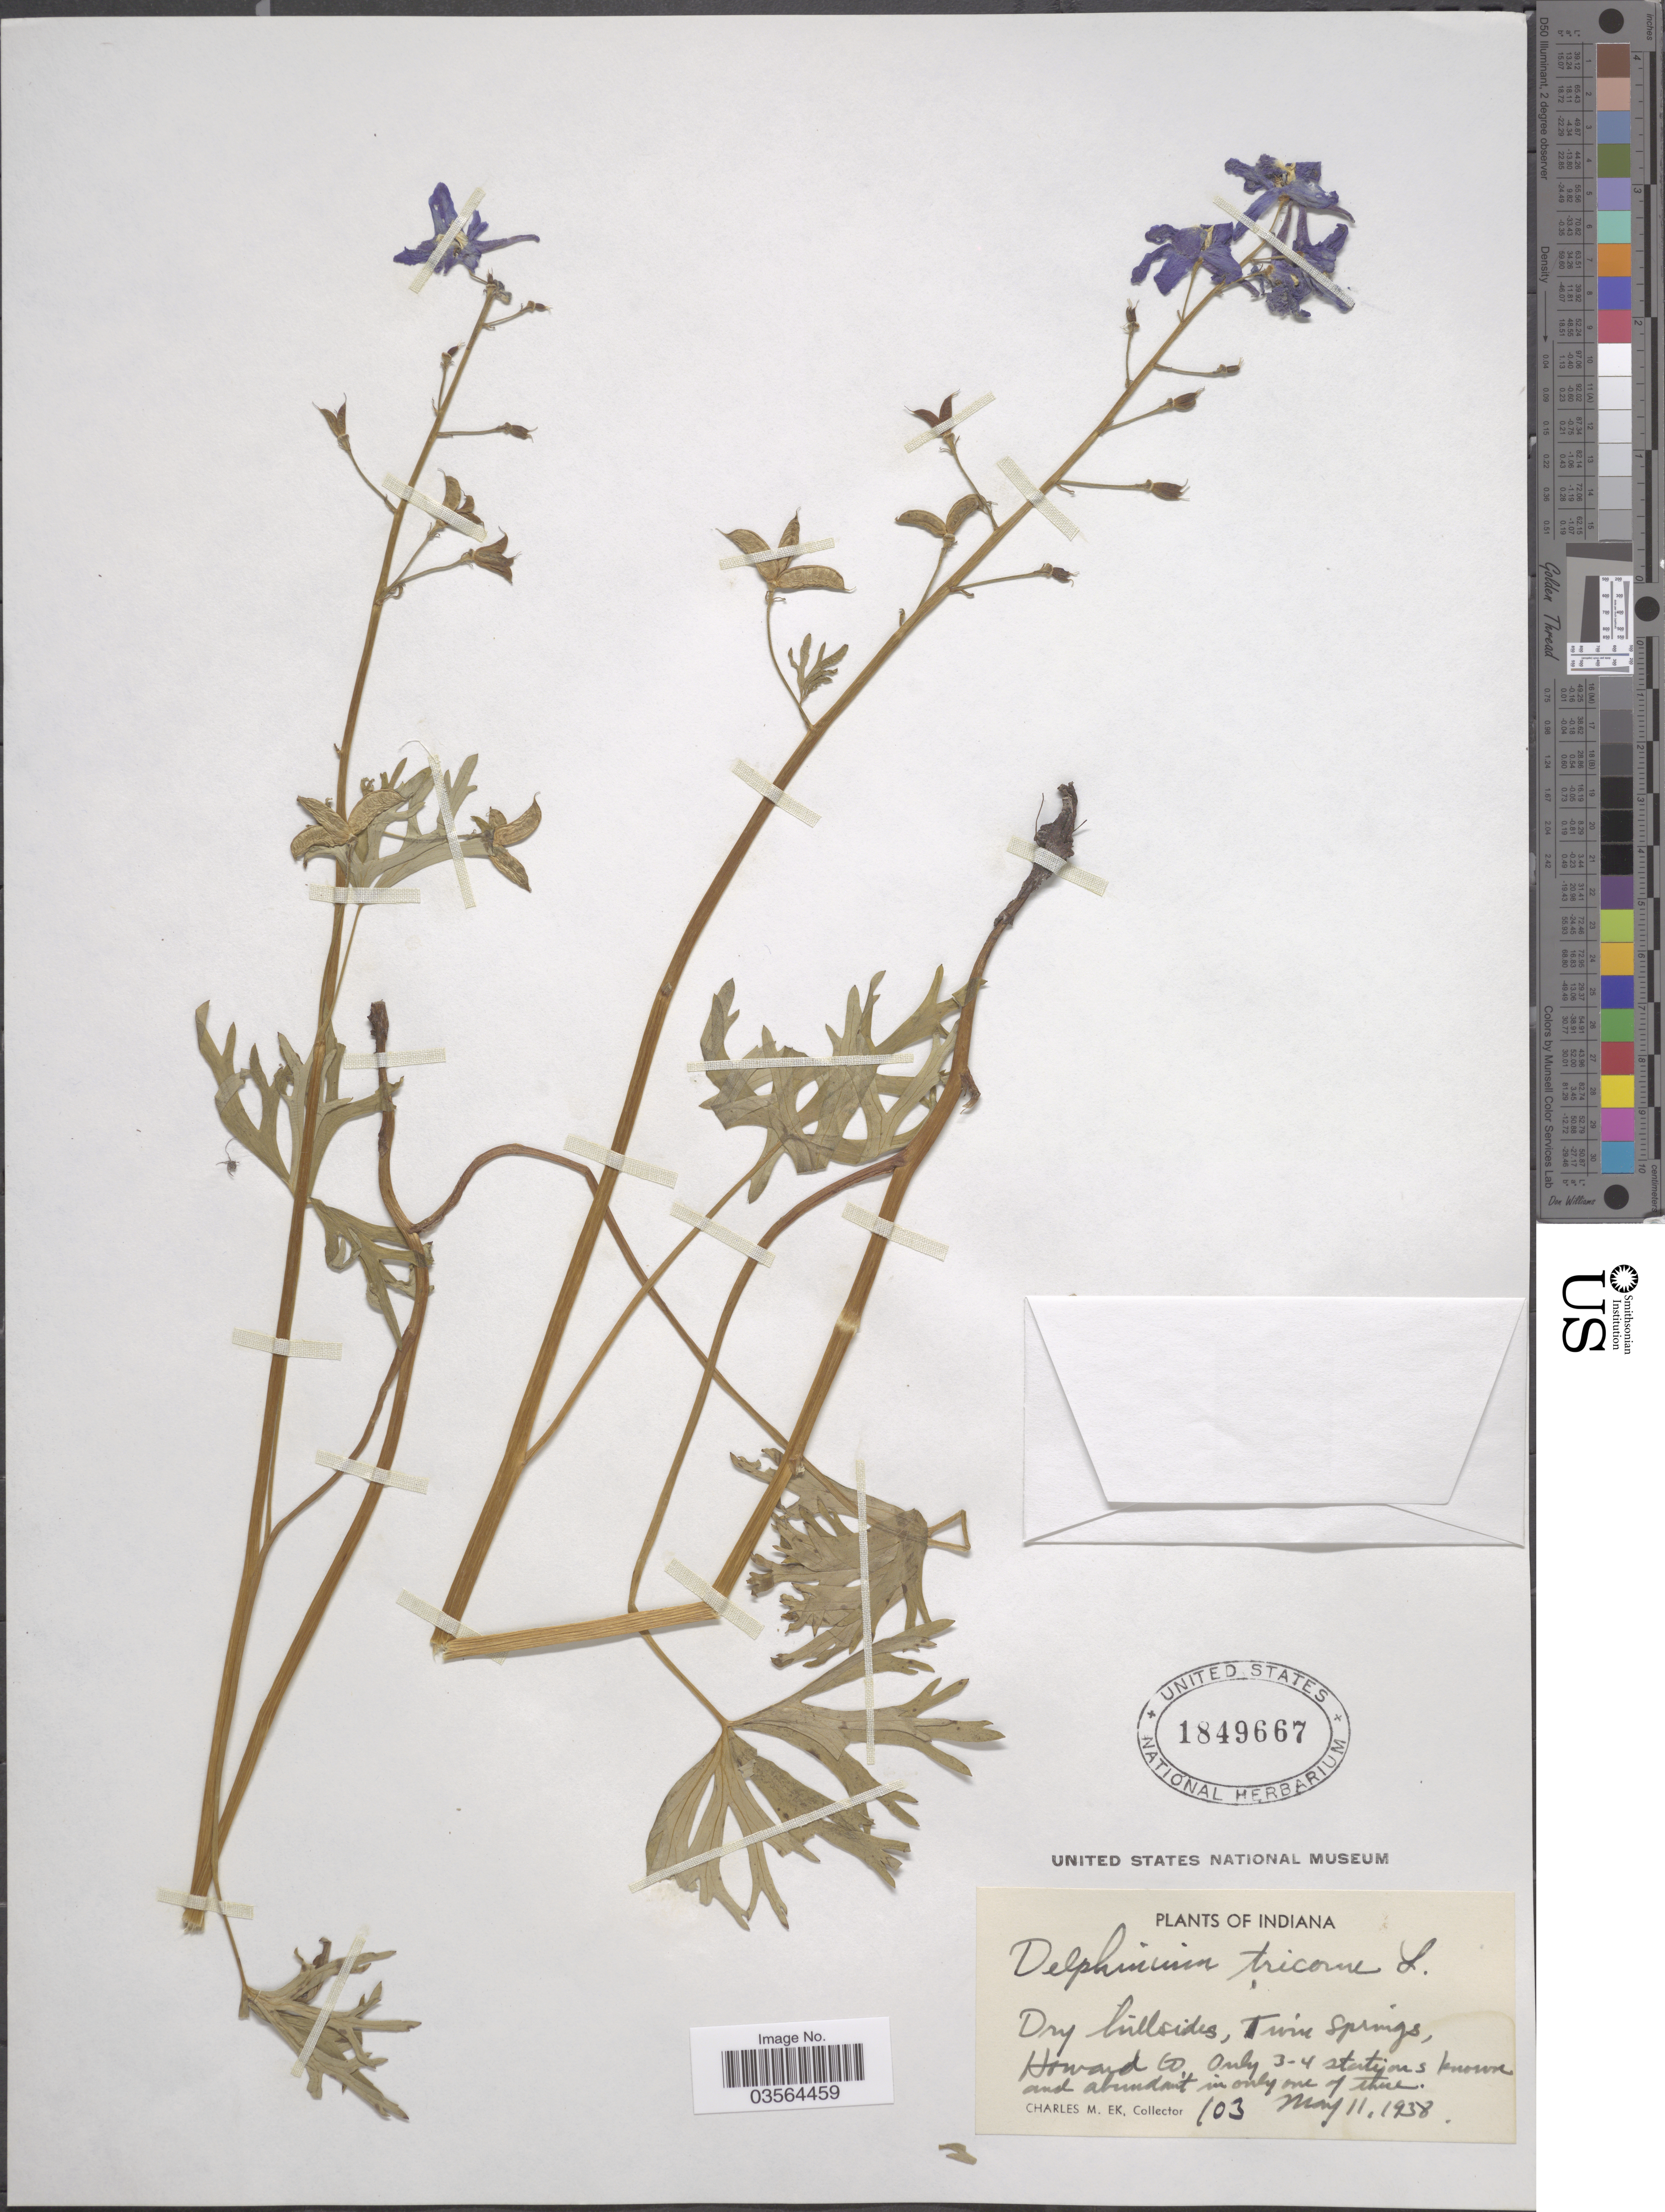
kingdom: Plantae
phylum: Tracheophyta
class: Magnoliopsida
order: Ranunculales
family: Ranunculaceae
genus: Delphinium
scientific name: Delphinium tricorne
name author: Michx.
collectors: C. Ek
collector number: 103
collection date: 1938-05-11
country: United States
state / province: Indiana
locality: Twin Springs, Howard Co.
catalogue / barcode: US 1849667